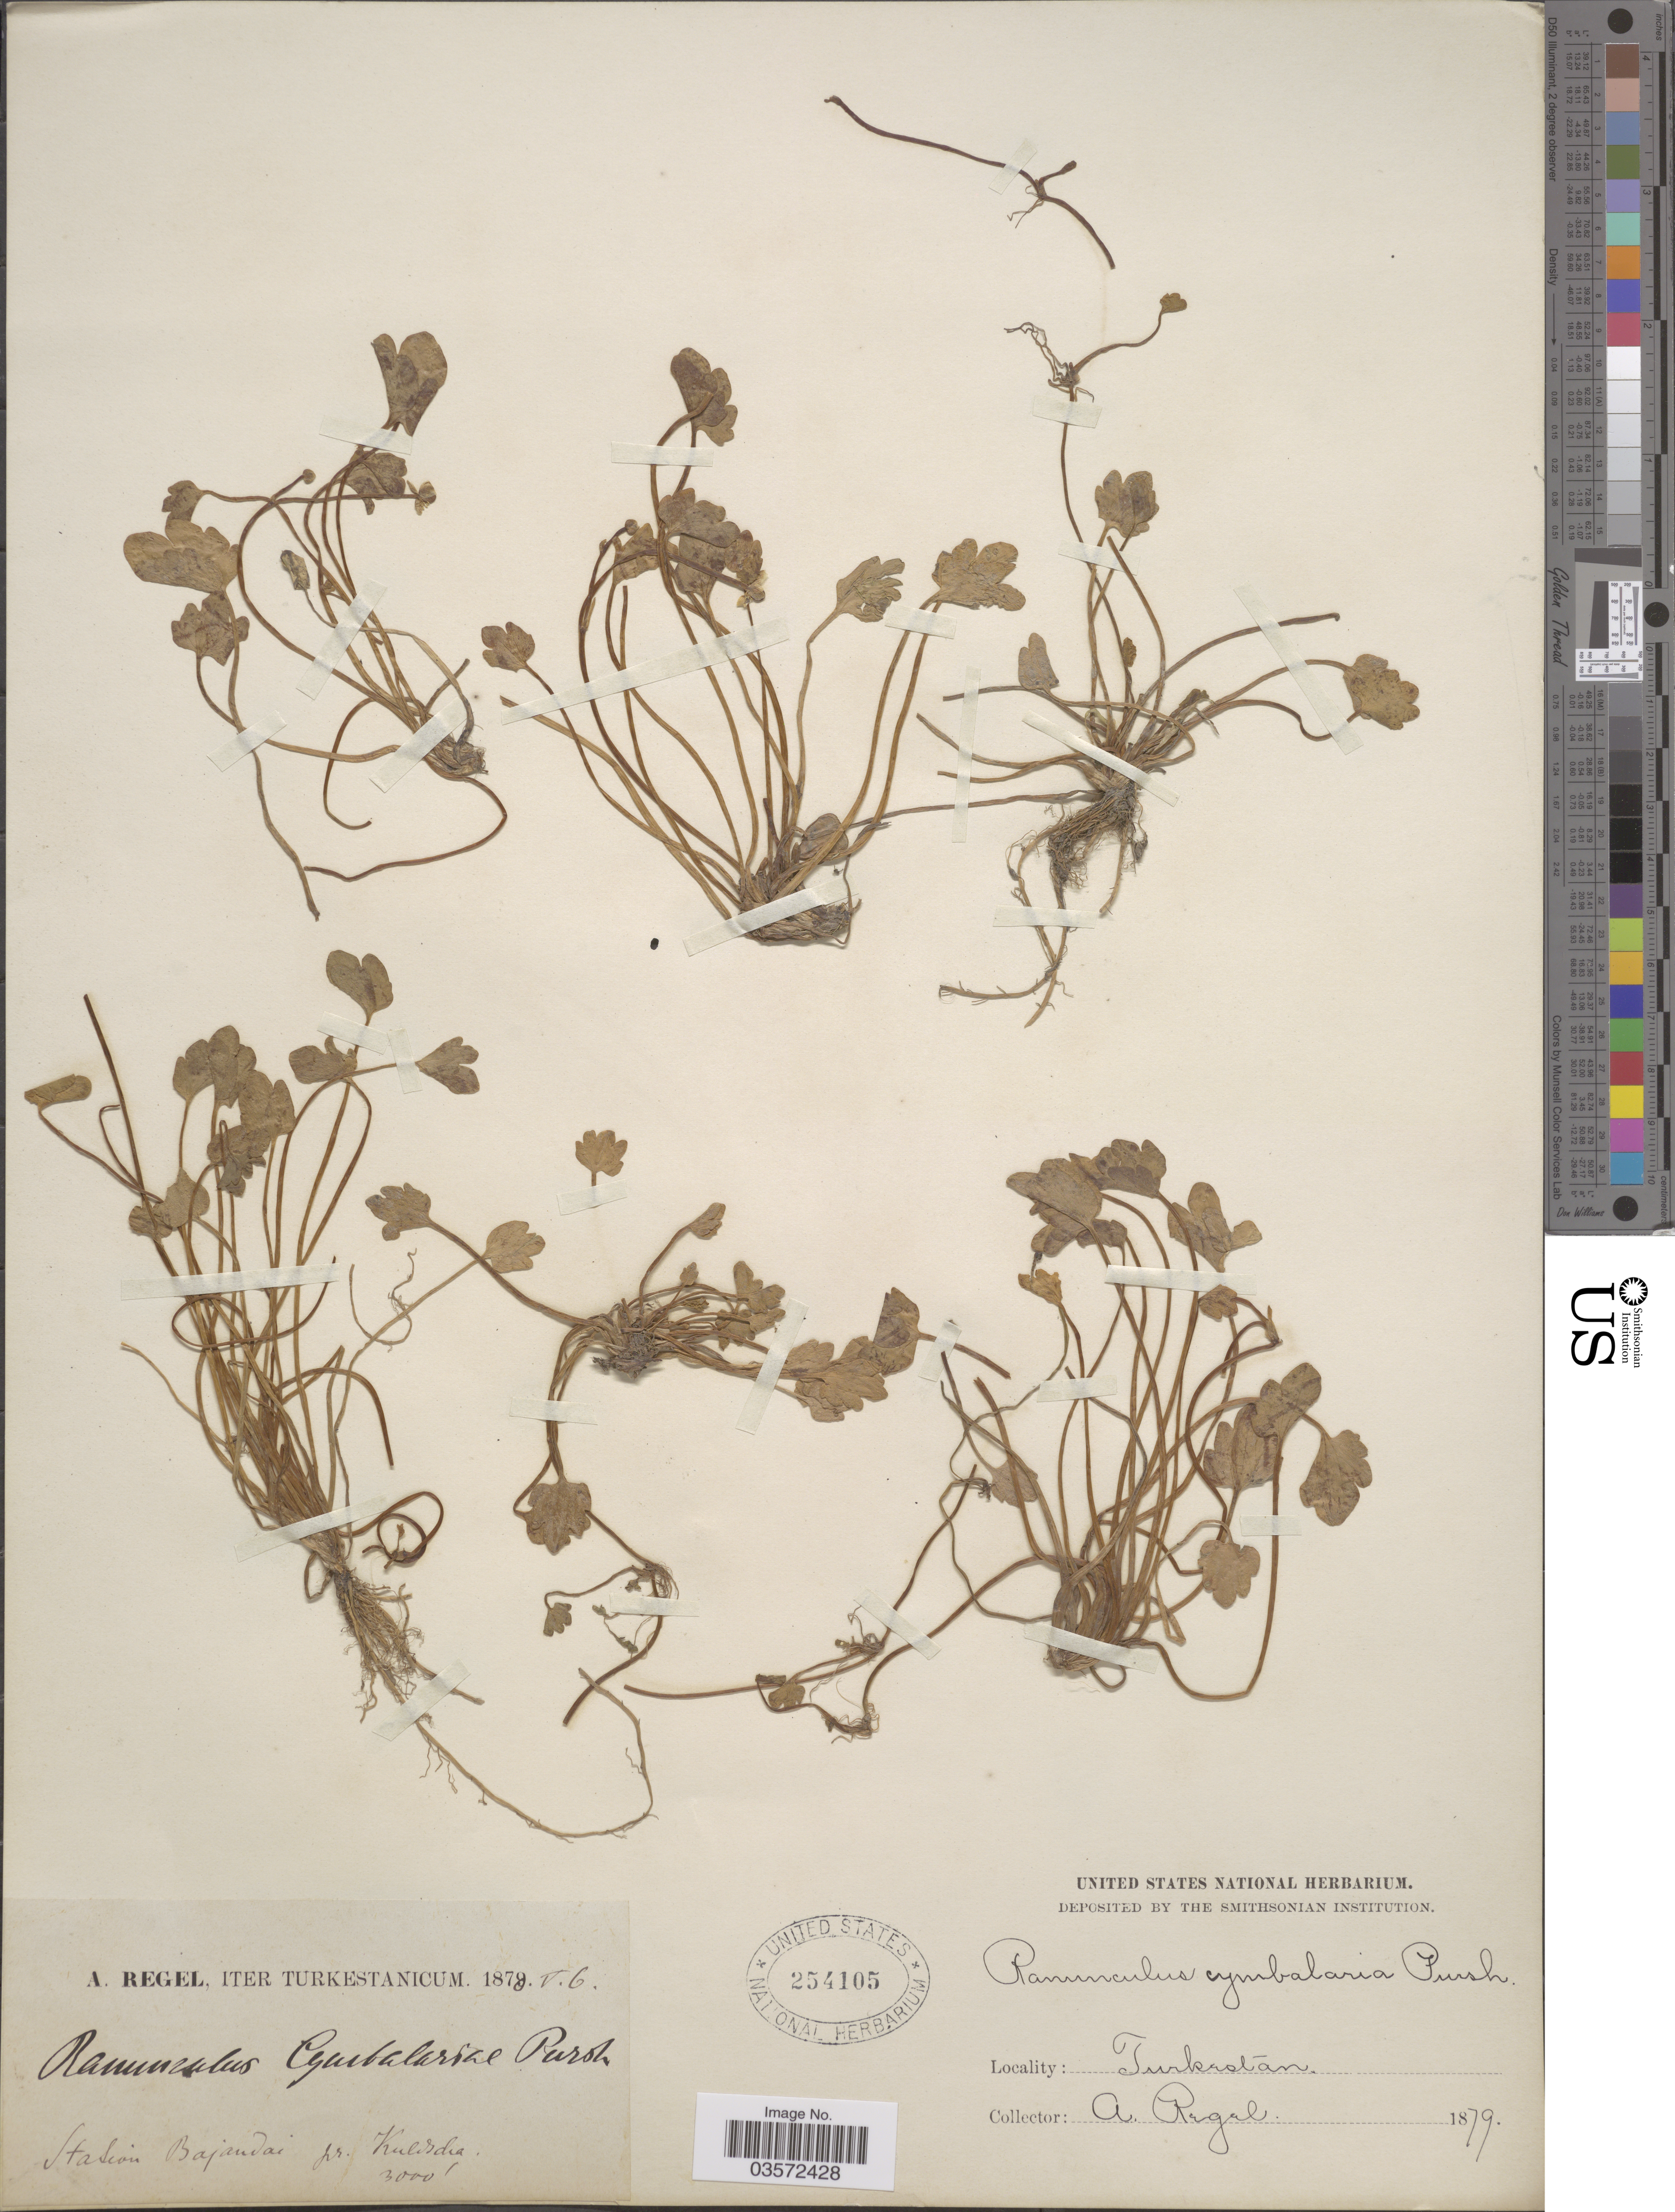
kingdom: Plantae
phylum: Tracheophyta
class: Magnoliopsida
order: Ranunculales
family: Ranunculaceae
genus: Halerpestes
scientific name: Halerpestes cymbalaria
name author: (Pursh) Greene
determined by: Strong, M. T., (US), Smithsonian Institution - National Museum of Natural History (UNITED STATES)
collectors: A. Regel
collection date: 1878-05-06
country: China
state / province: Xinjiang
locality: Iter Turkestanicum. Station Bajandai pr. Kuldscha.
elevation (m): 914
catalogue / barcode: US 254105